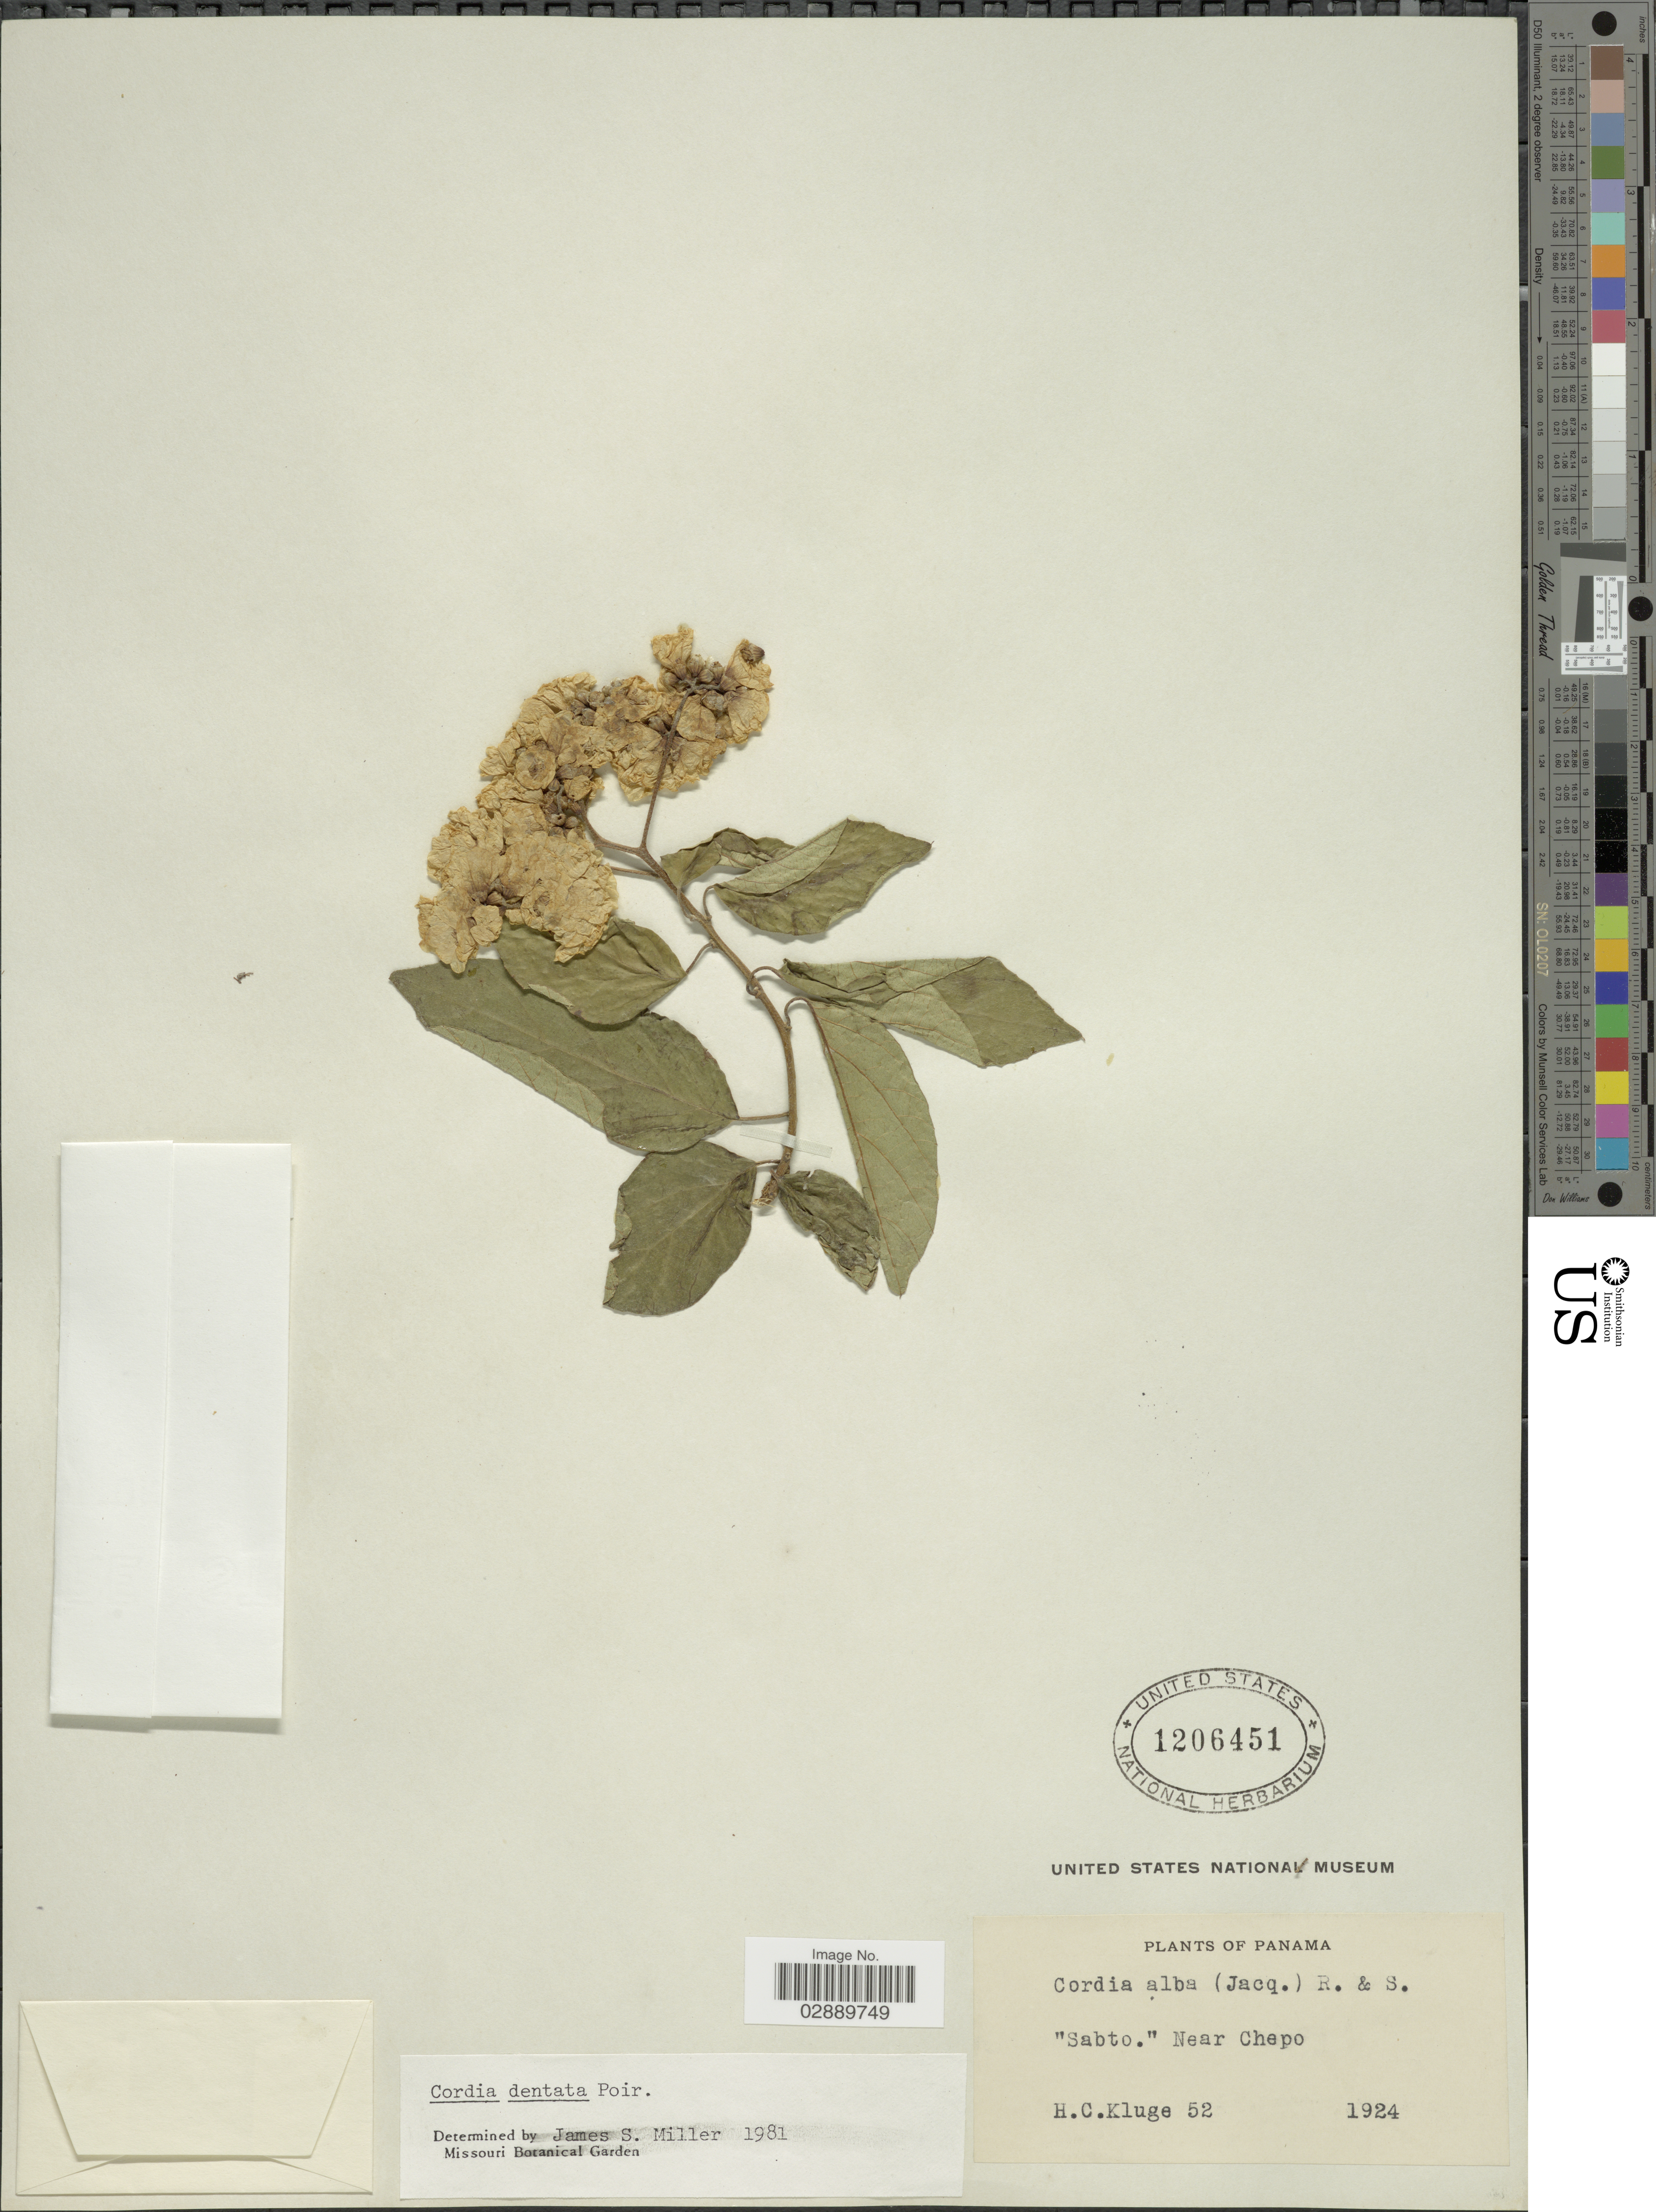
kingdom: Plantae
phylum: Tracheophyta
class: Magnoliopsida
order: Boraginales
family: Cordiaceae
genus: Cordia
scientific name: Cordia dentata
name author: Poir.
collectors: H. C. Kluge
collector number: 52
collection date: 1924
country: Panama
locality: Sabto.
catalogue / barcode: US 1206451